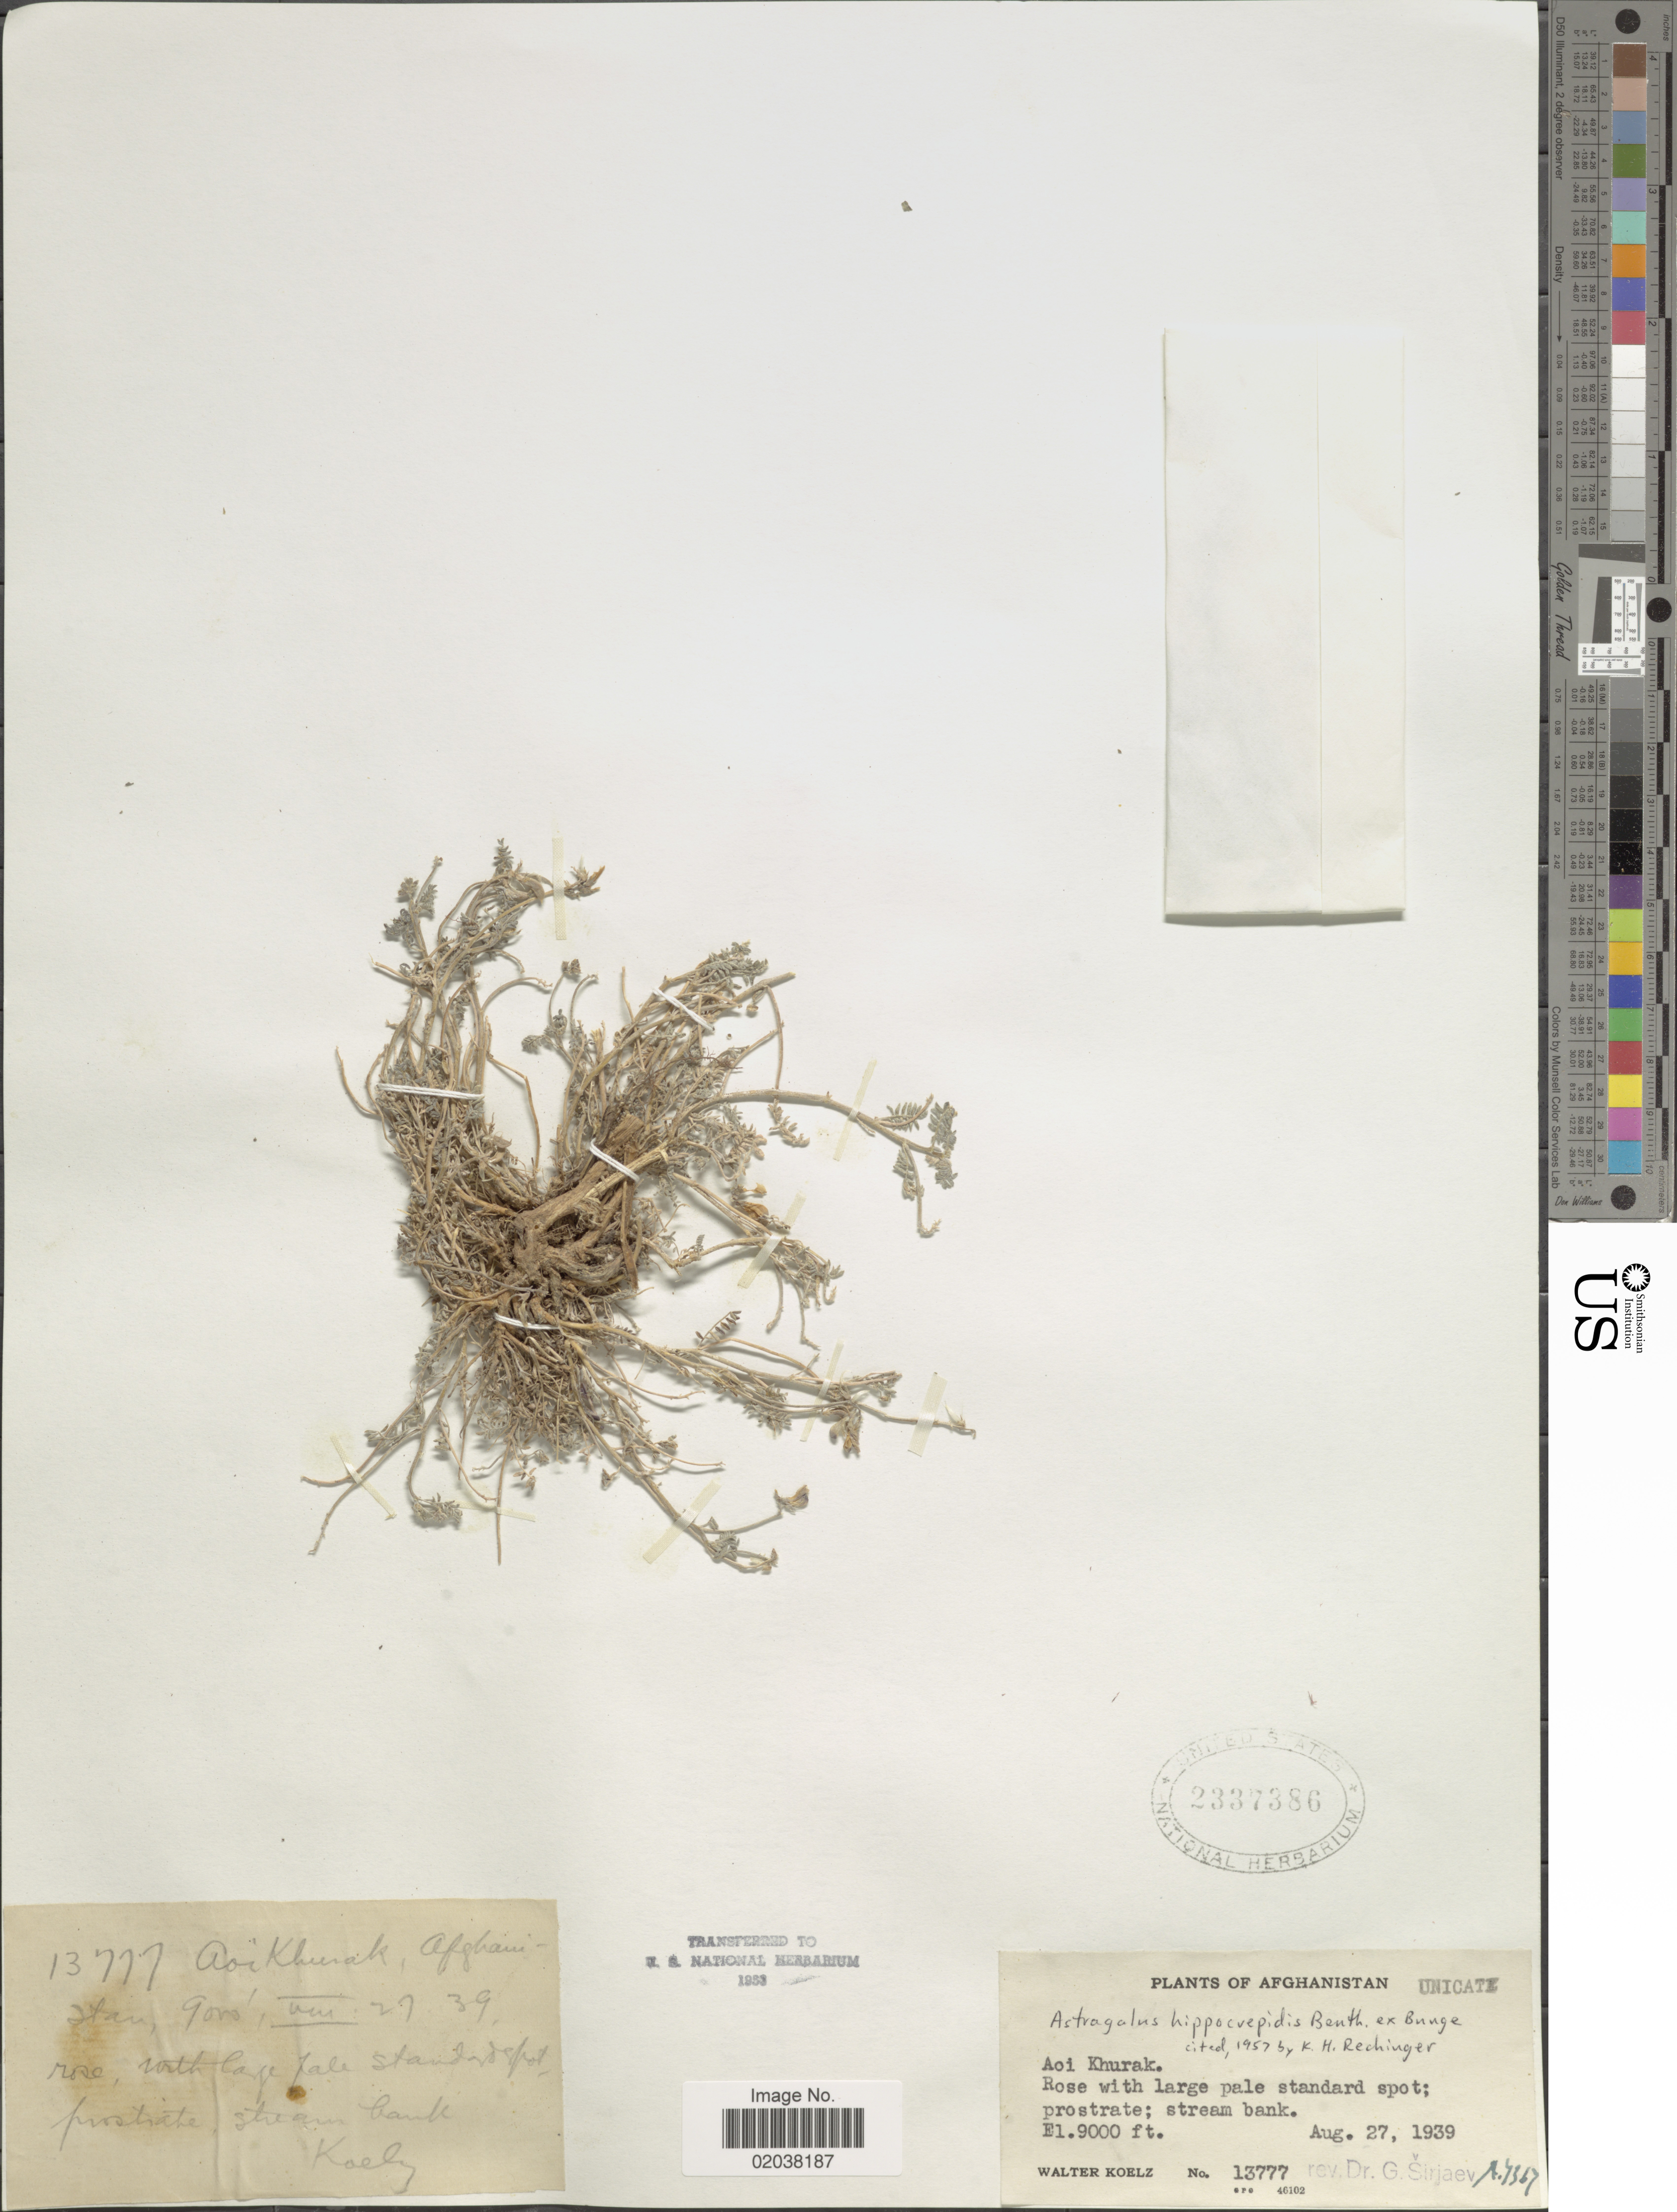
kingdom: Plantae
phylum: Tracheophyta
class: Magnoliopsida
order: Fabales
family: Fabaceae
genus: Astragalus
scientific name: Astragalus hippocrepidis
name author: Benth. ex Bunge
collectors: W. N. Koelz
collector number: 13777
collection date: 1939-08-27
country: Afghanistan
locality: Aoi Khurak, stream bank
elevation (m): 2743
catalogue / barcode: US 2337386